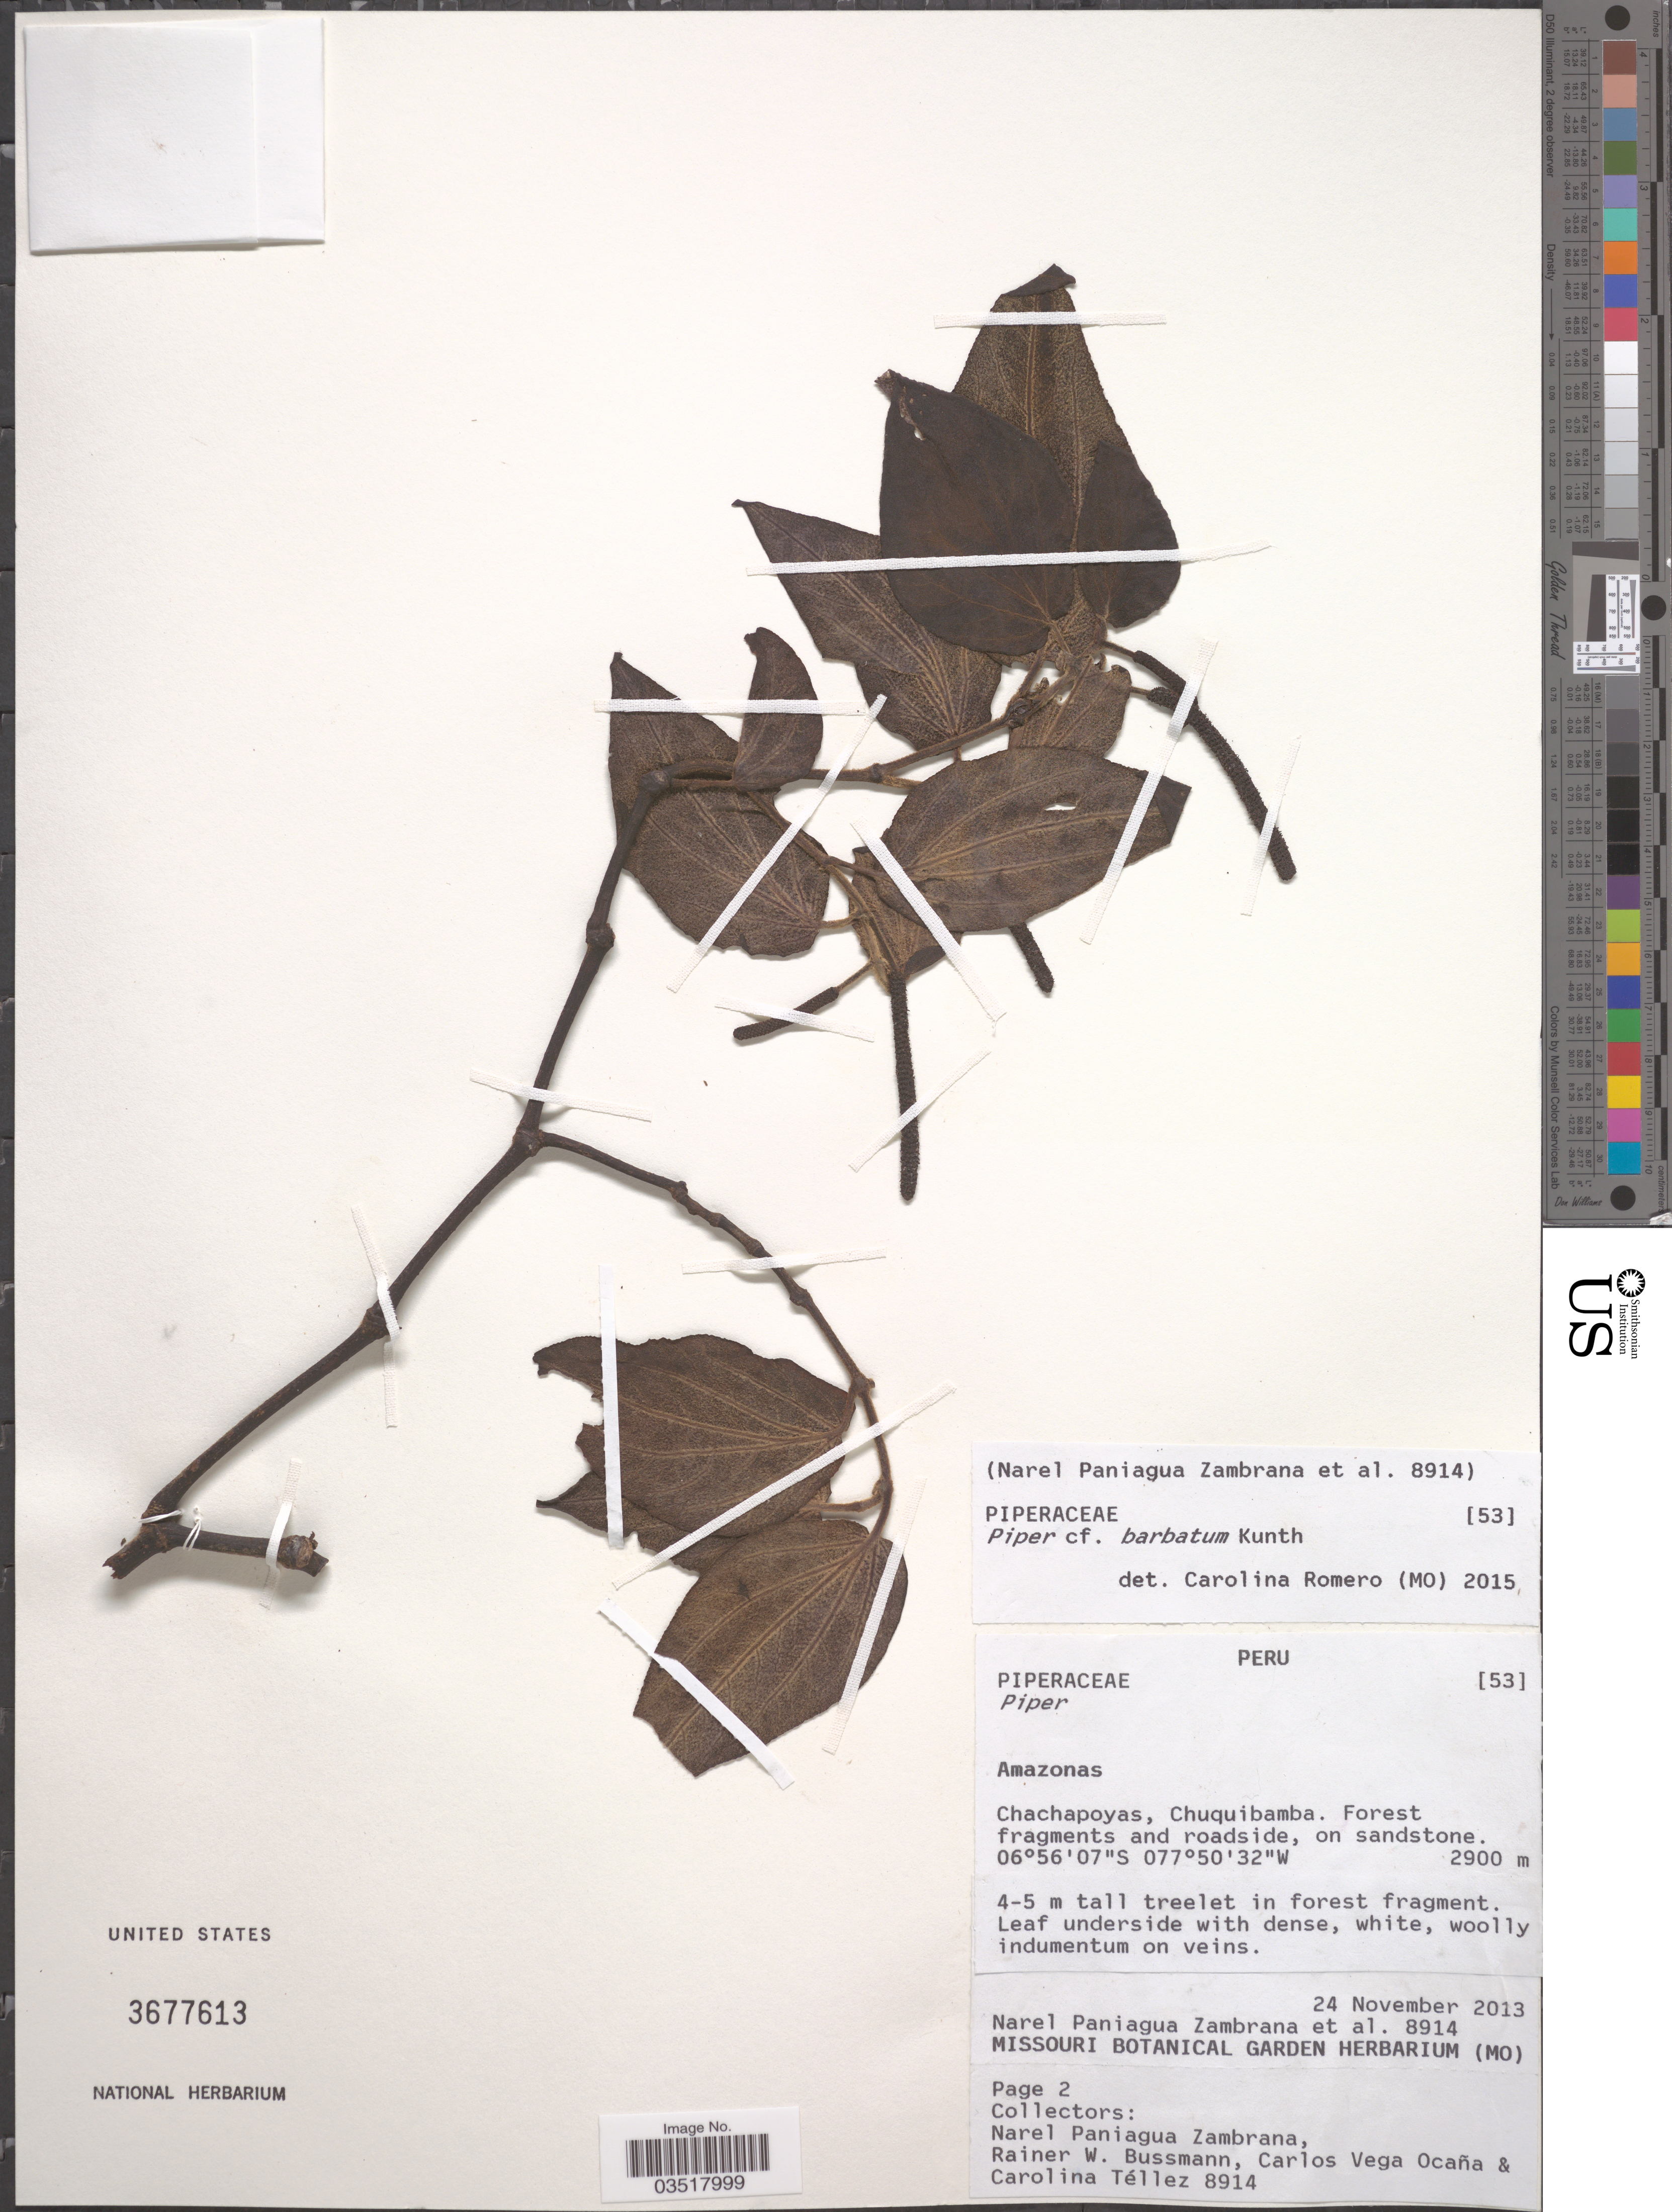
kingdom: Plantae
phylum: Tracheophyta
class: Magnoliopsida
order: Piperales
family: Piperaceae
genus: Piper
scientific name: Piper barbatum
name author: C. DC.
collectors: N. Zambrana, R. W. Bussmann, C. Ocaña & C. Téllez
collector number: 8914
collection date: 2013-11-24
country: Peru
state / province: Amazonas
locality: Chachapoyas, Chuquibamba.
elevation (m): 2900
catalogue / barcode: US 3677613